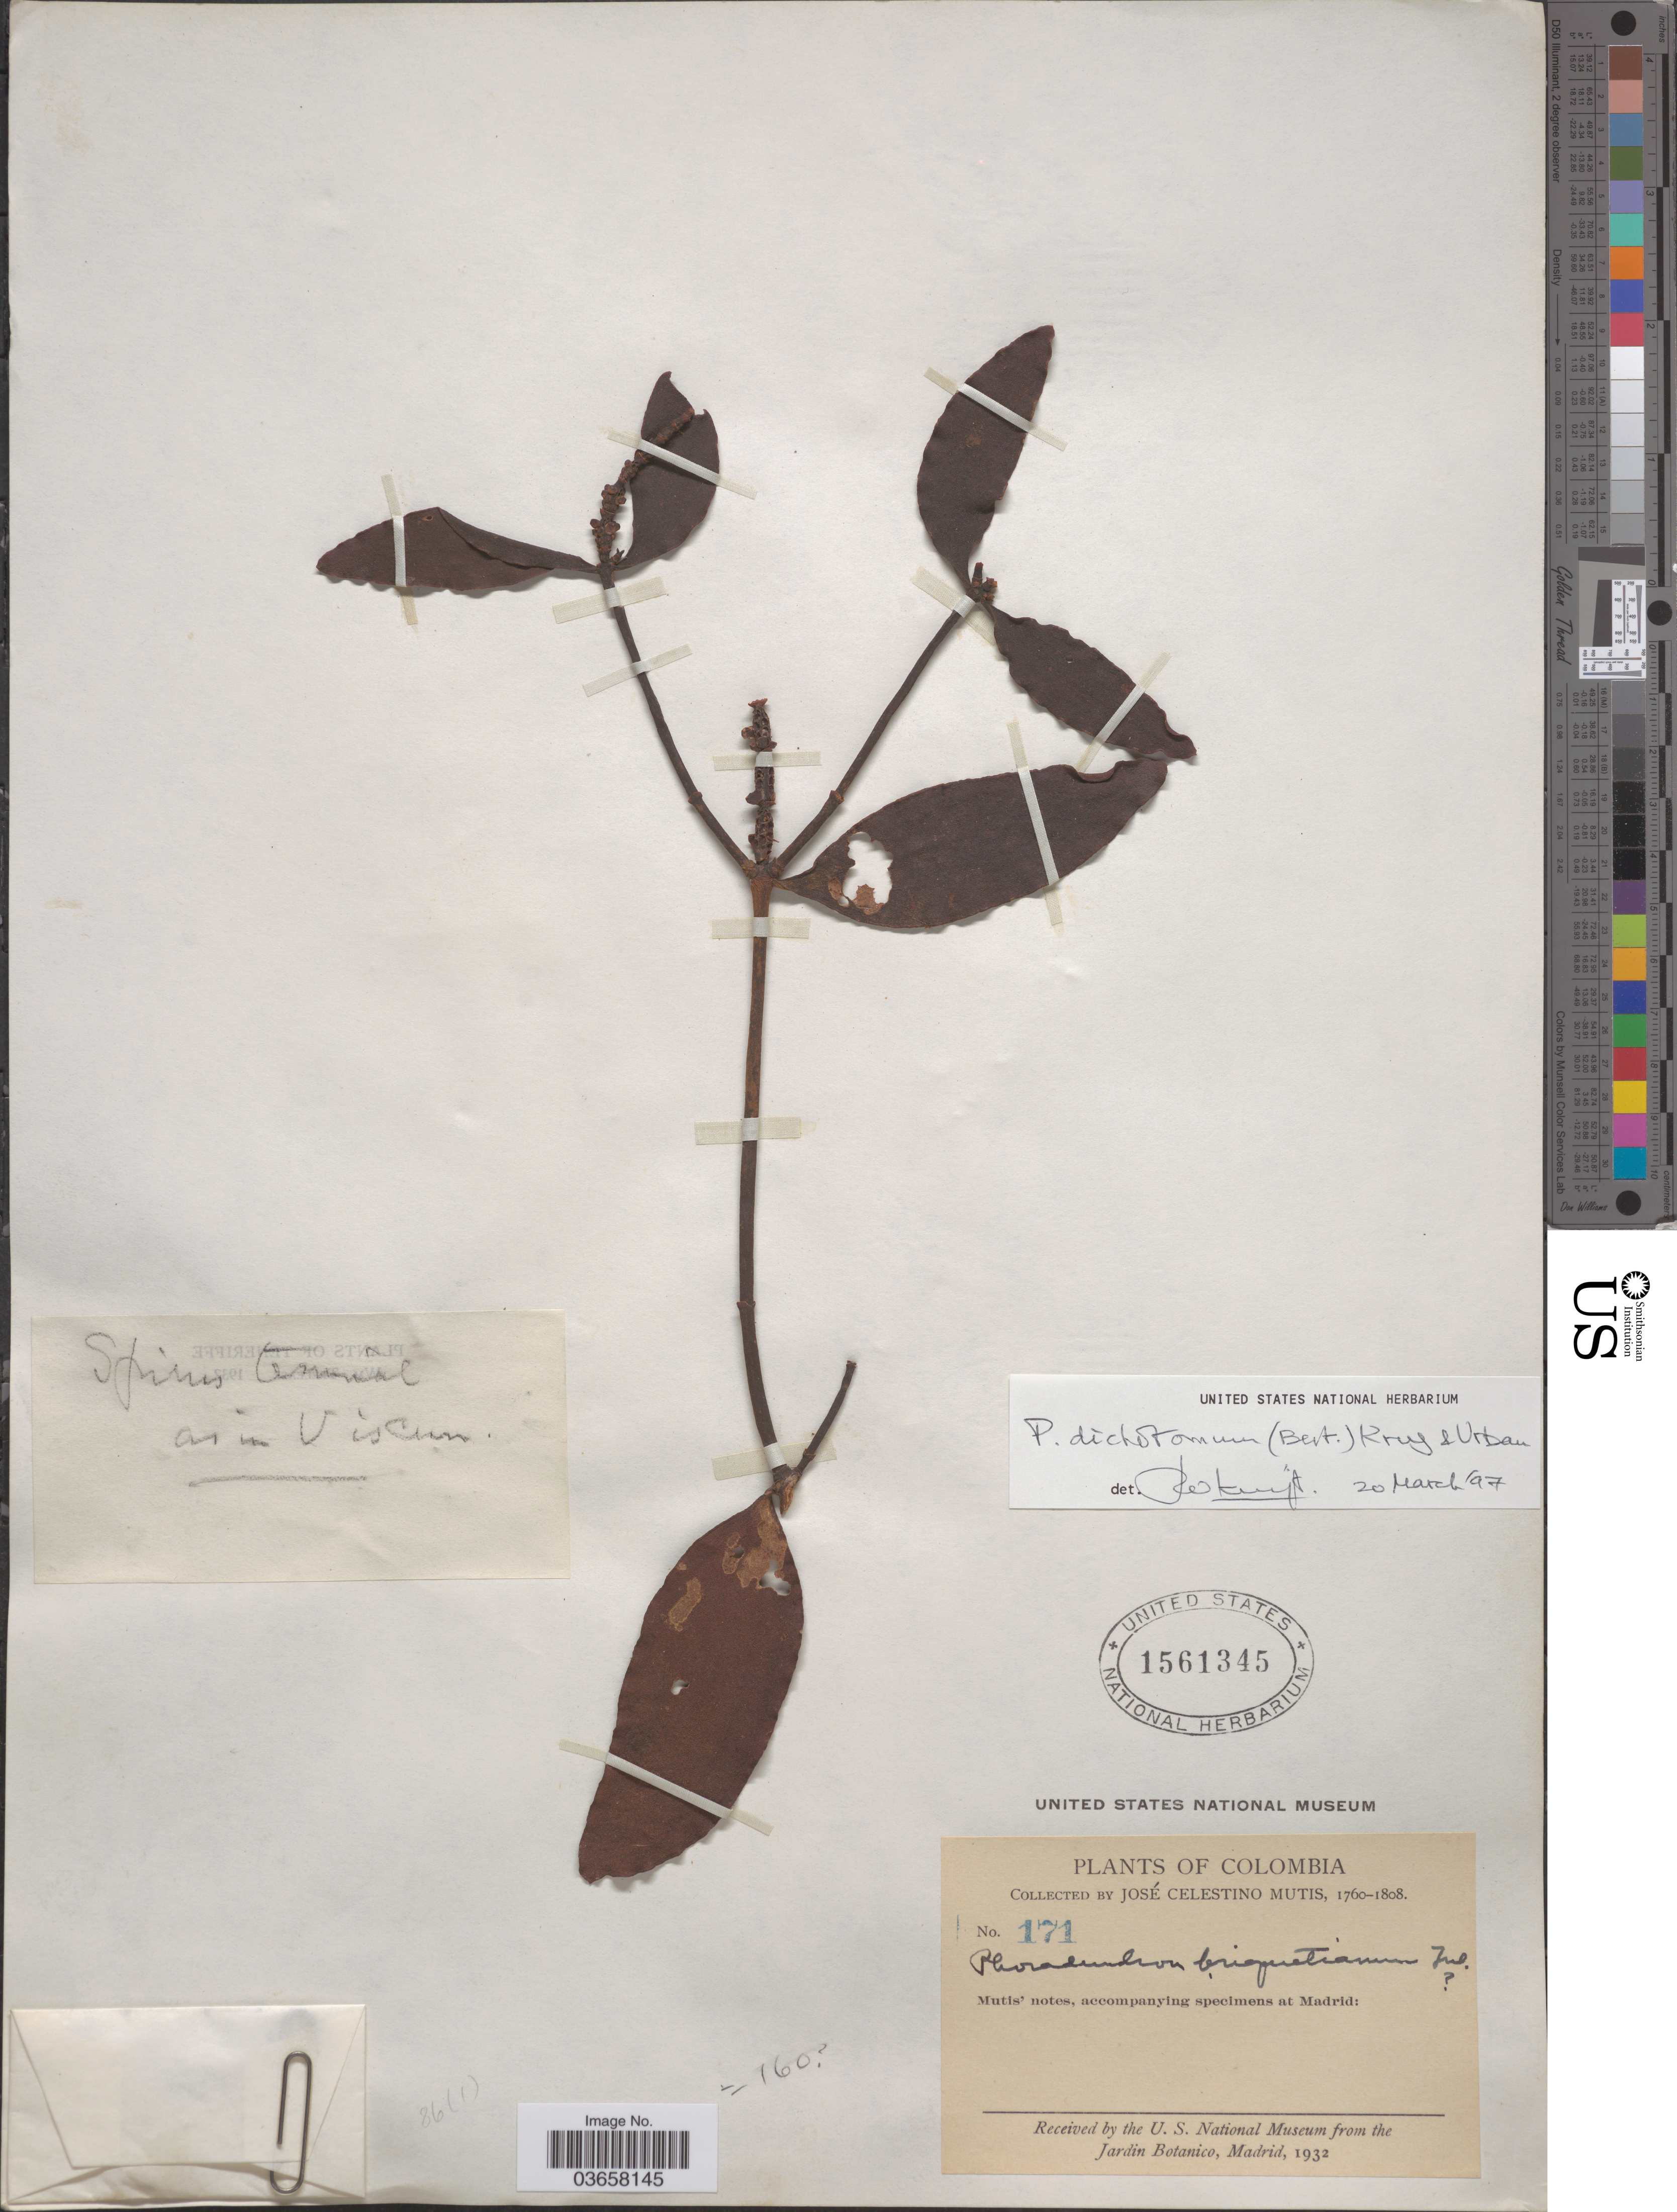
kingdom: Plantae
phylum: Tracheophyta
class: Magnoliopsida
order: Santalales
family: Viscaceae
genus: Phoradendron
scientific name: Phoradendron dichotomum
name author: (D. Don) Ettingsh.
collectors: J. C. B. Mutis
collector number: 171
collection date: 1760/1808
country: Colombia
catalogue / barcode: US 1561345